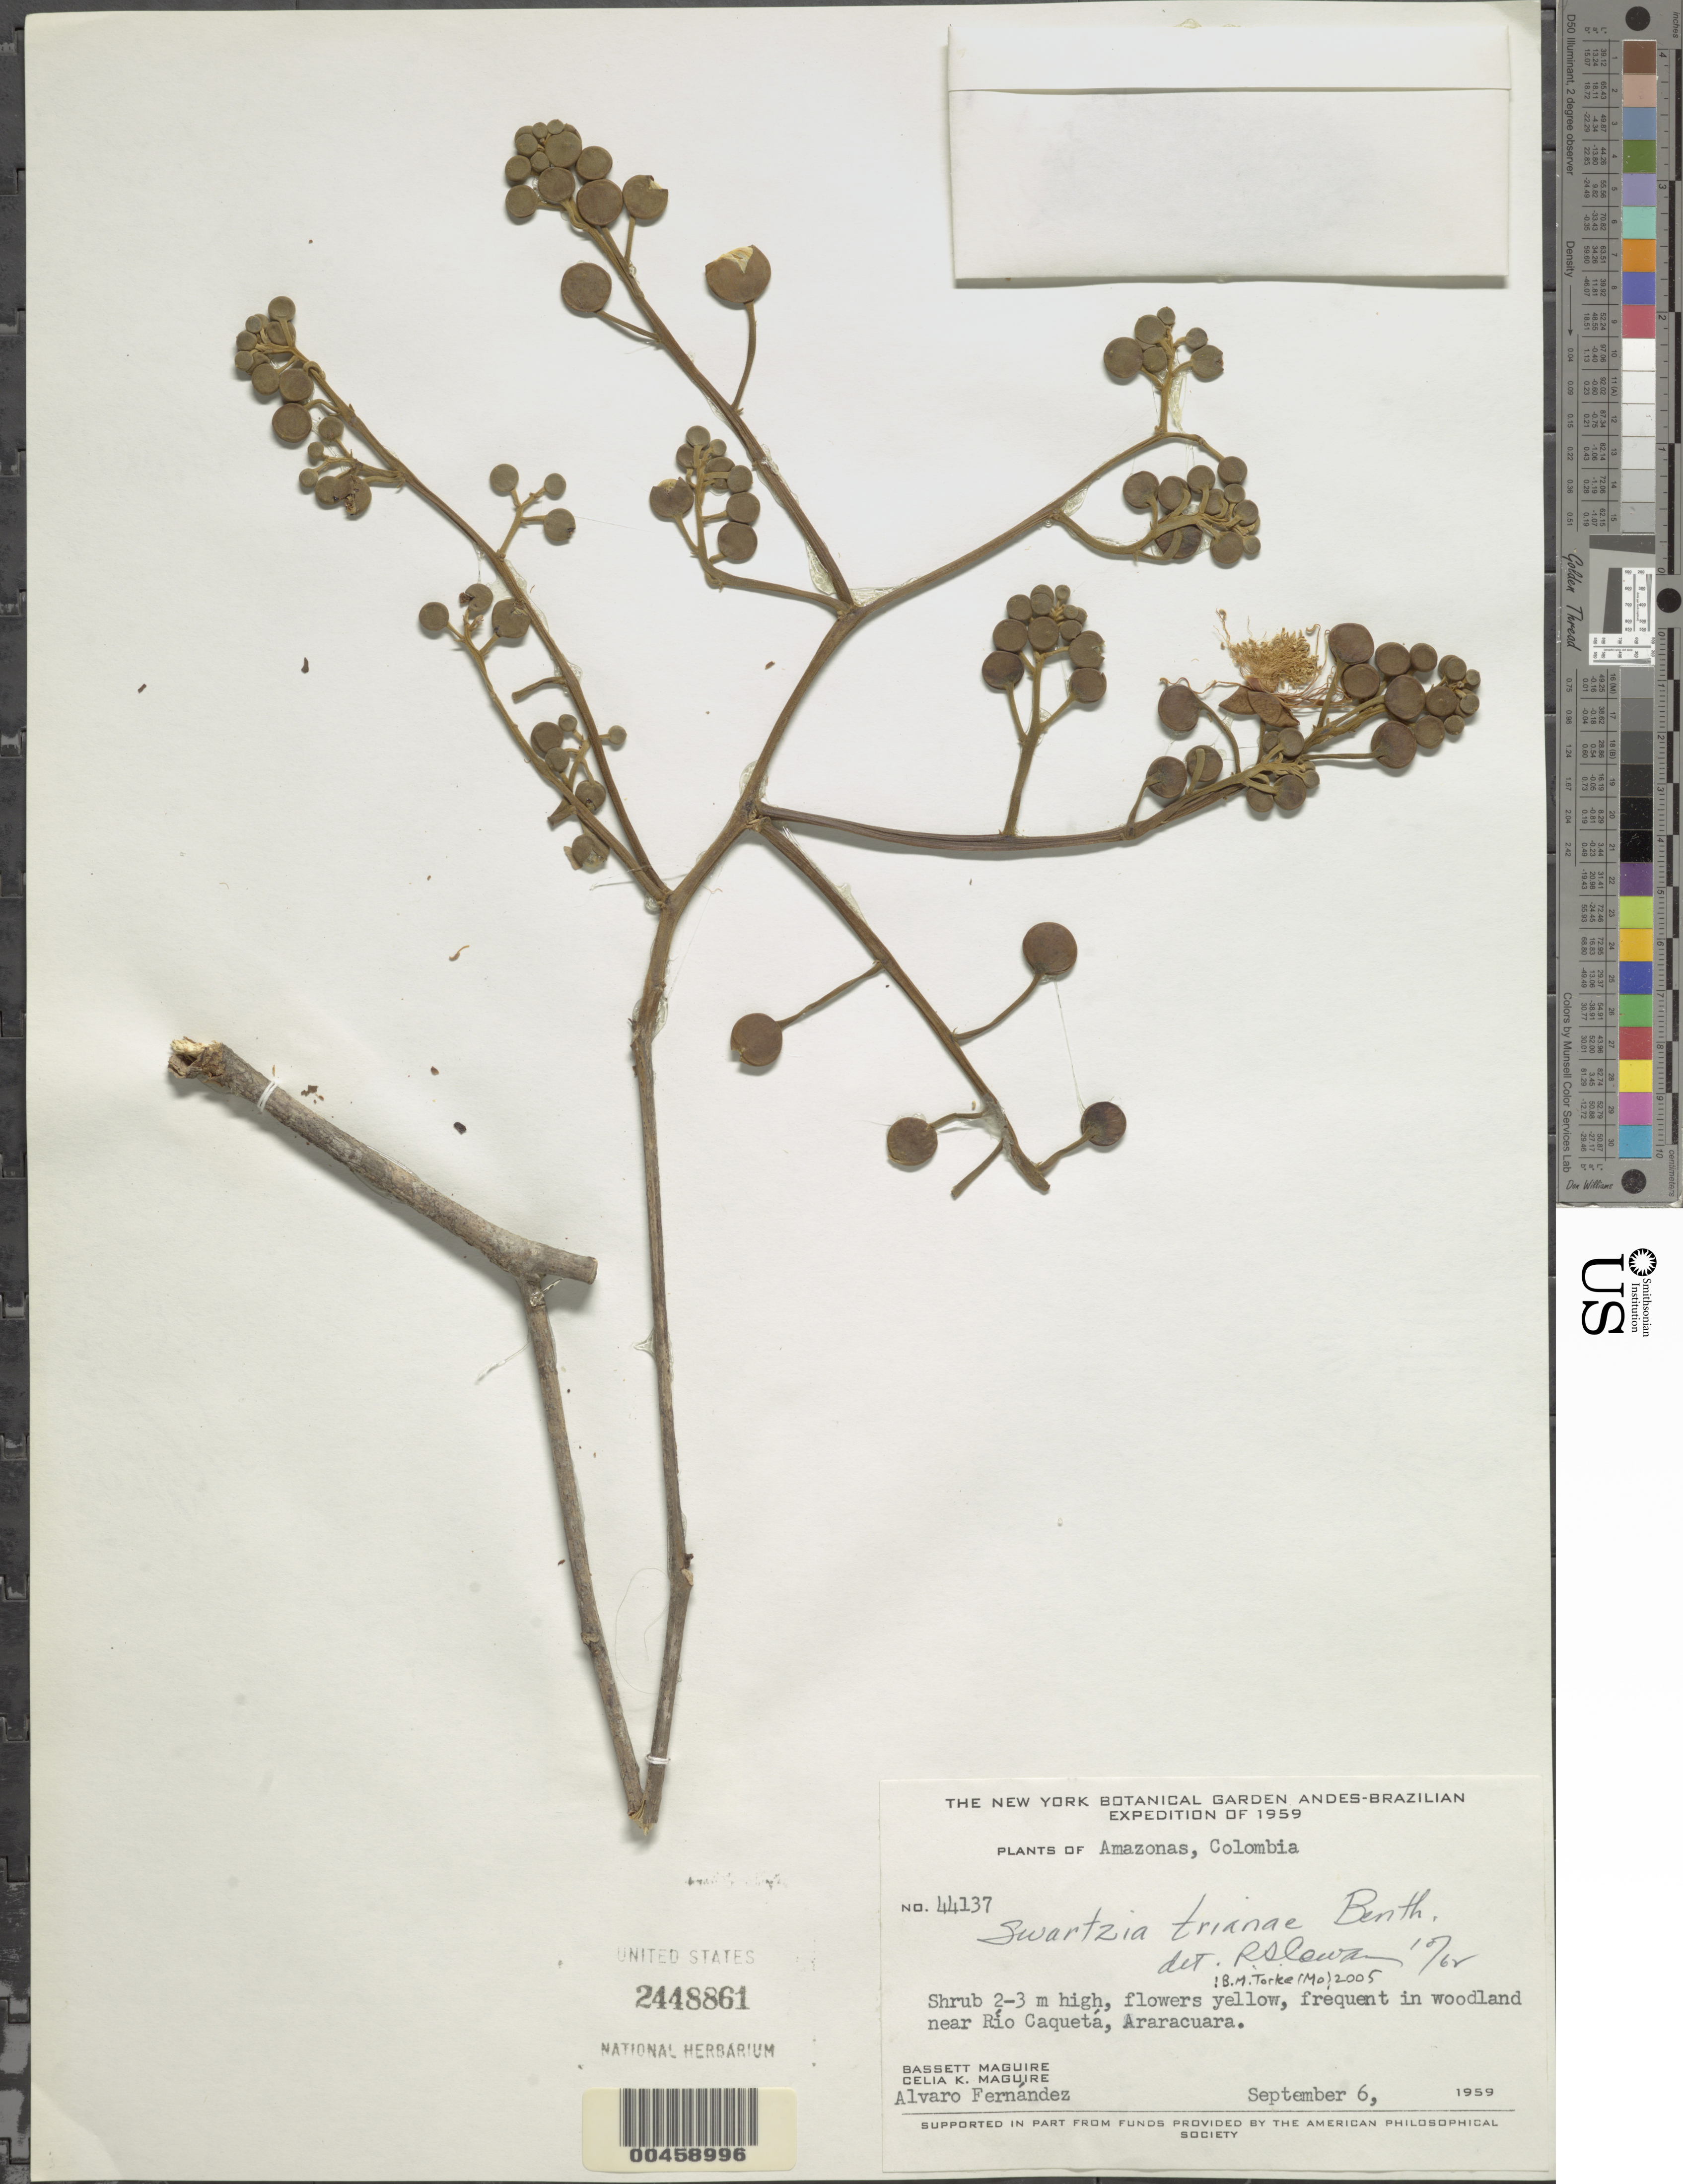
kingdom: Plantae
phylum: Tracheophyta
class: Magnoliopsida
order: Fabales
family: Fabaceae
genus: Swartzia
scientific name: Swartzia trianae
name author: Benth. in Mart.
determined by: Cowan, R. S.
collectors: B. Maguire, C. K. Maguire & Á. Fernández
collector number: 44137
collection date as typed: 06 Sep 1959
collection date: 1959-09-06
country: Colombia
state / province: Amazônas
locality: Rio Caqueta, near; Araracuara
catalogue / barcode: US 2448861